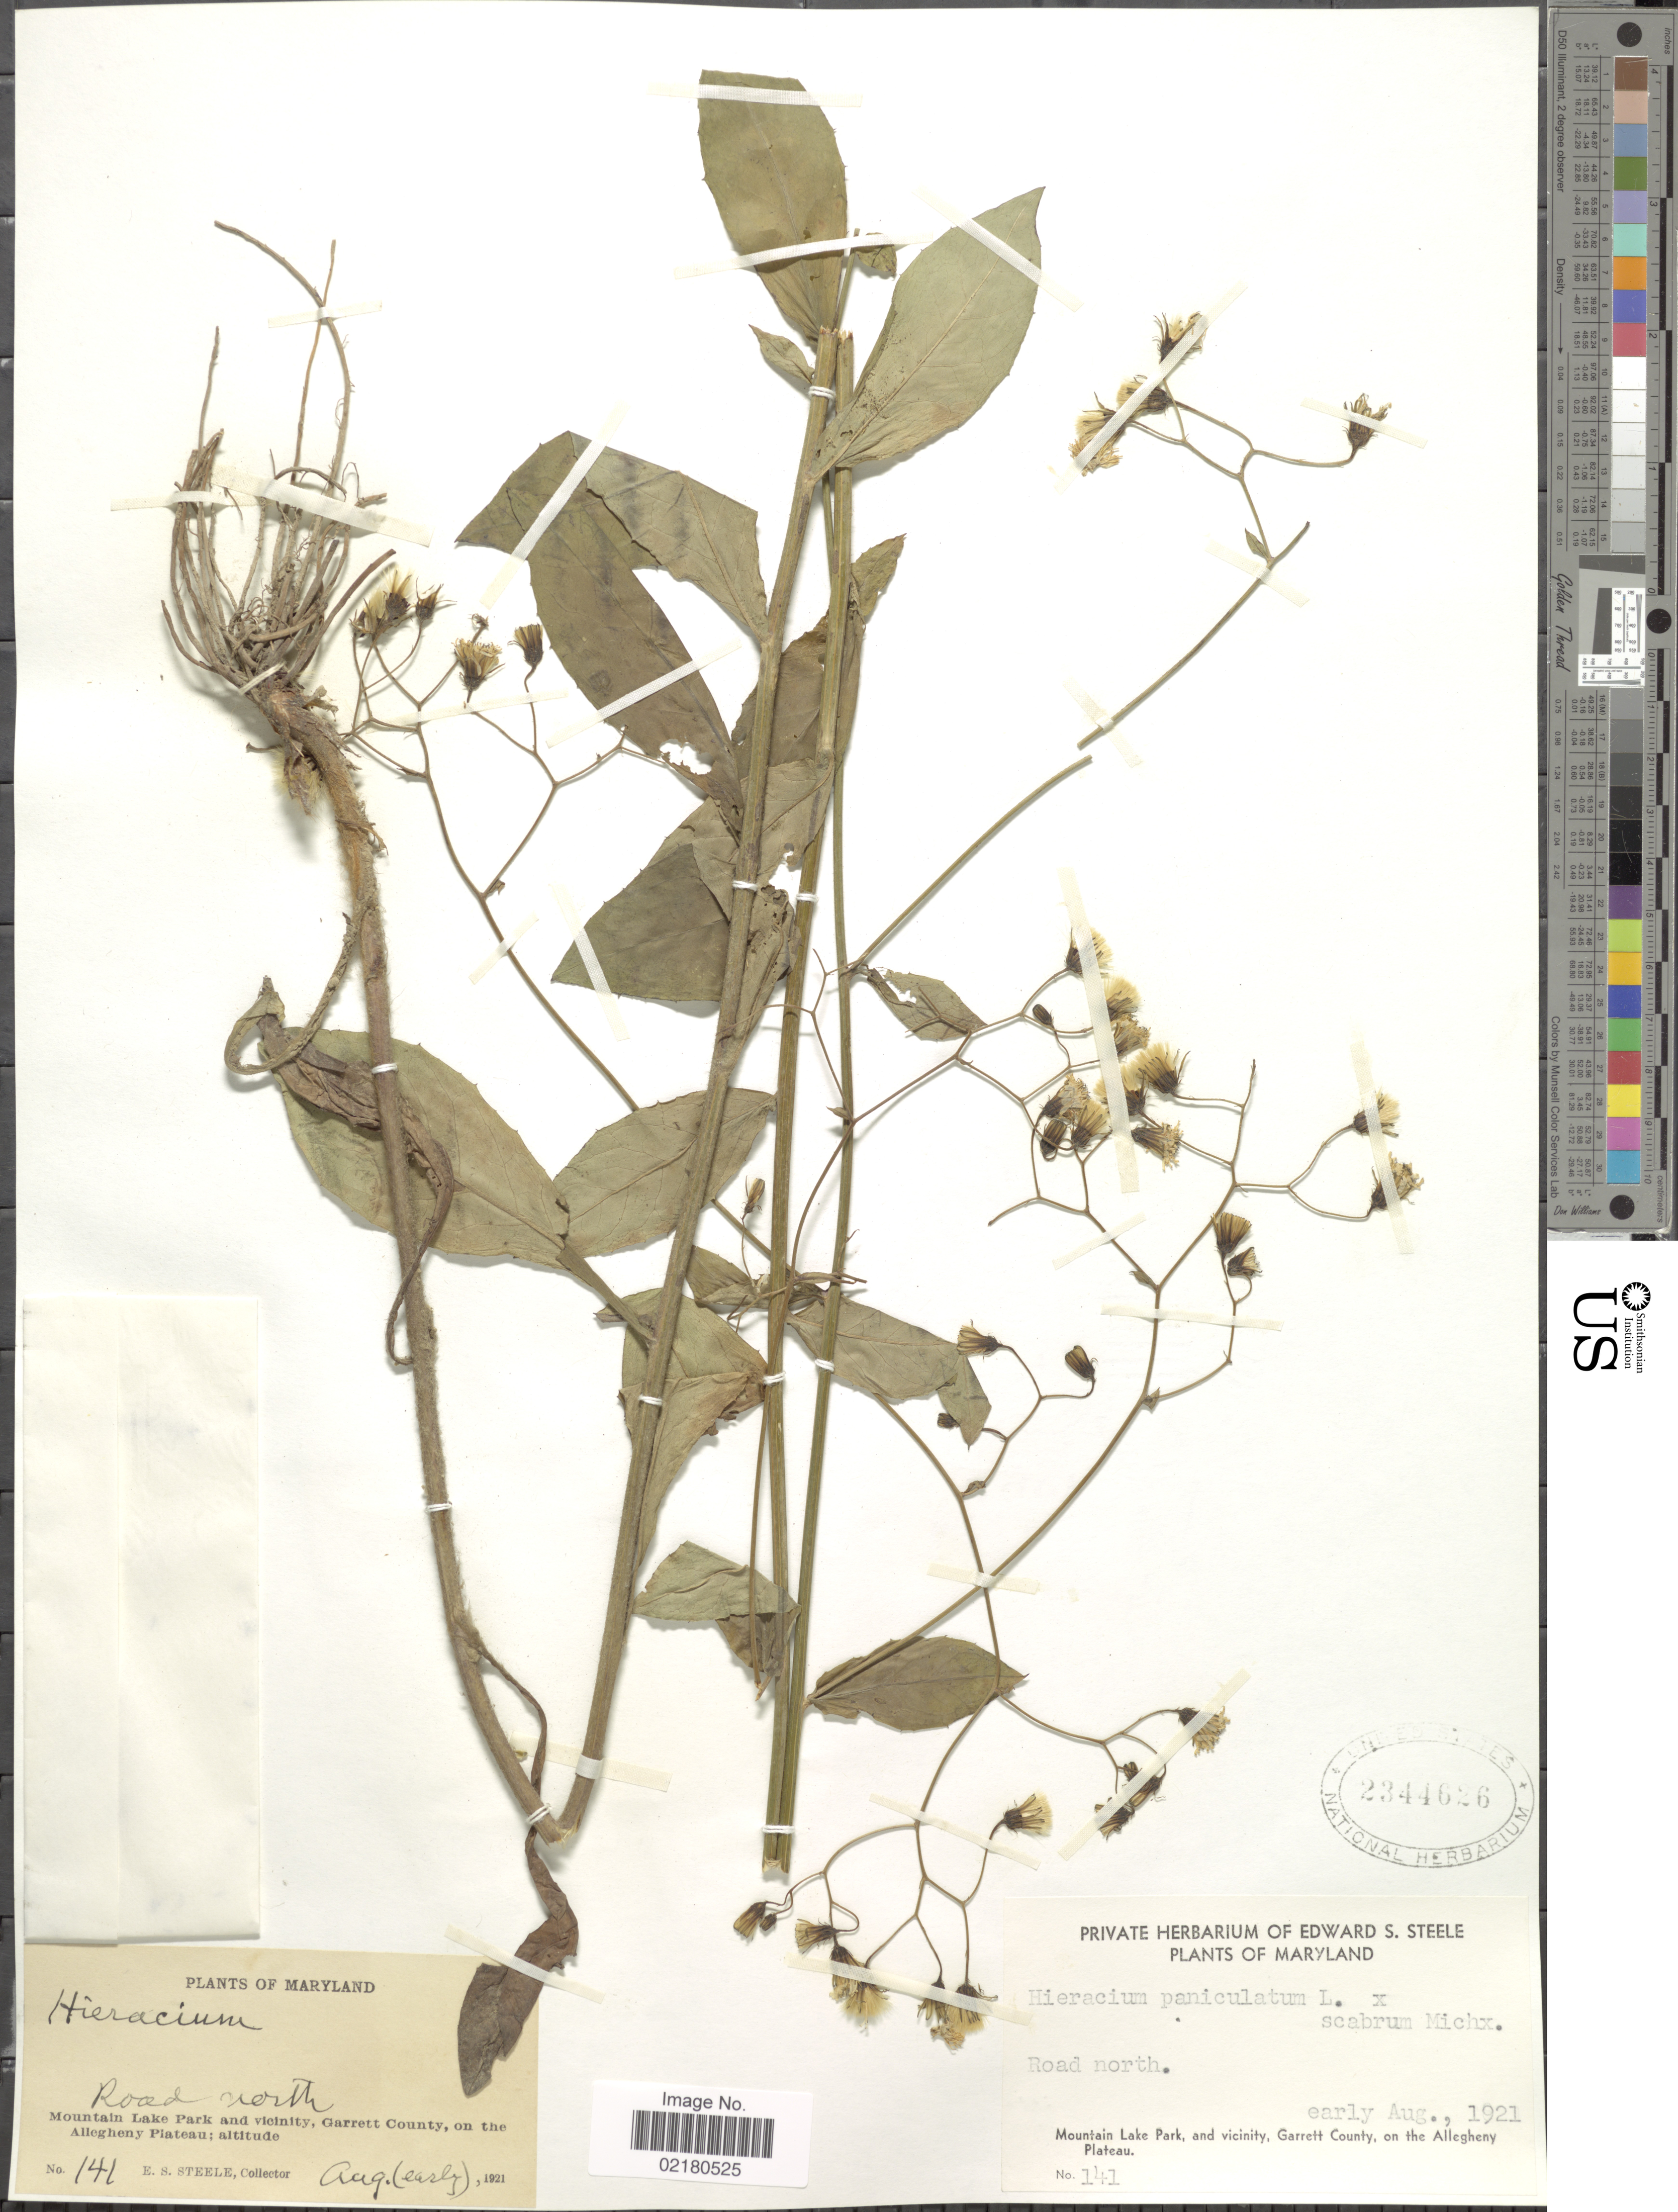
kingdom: Plantae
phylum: Tracheophyta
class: Magnoliopsida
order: Asterales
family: Asteraceae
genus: Hieracium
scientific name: Hieracium paniculatum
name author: L.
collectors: E. Steele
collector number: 141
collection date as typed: early Aug., 1921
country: United States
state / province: Maryland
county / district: Garrett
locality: Road north, Mountain Lake Park, and Vicinity, Garrett County, on the Allegheny Plateau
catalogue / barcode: US 2344626